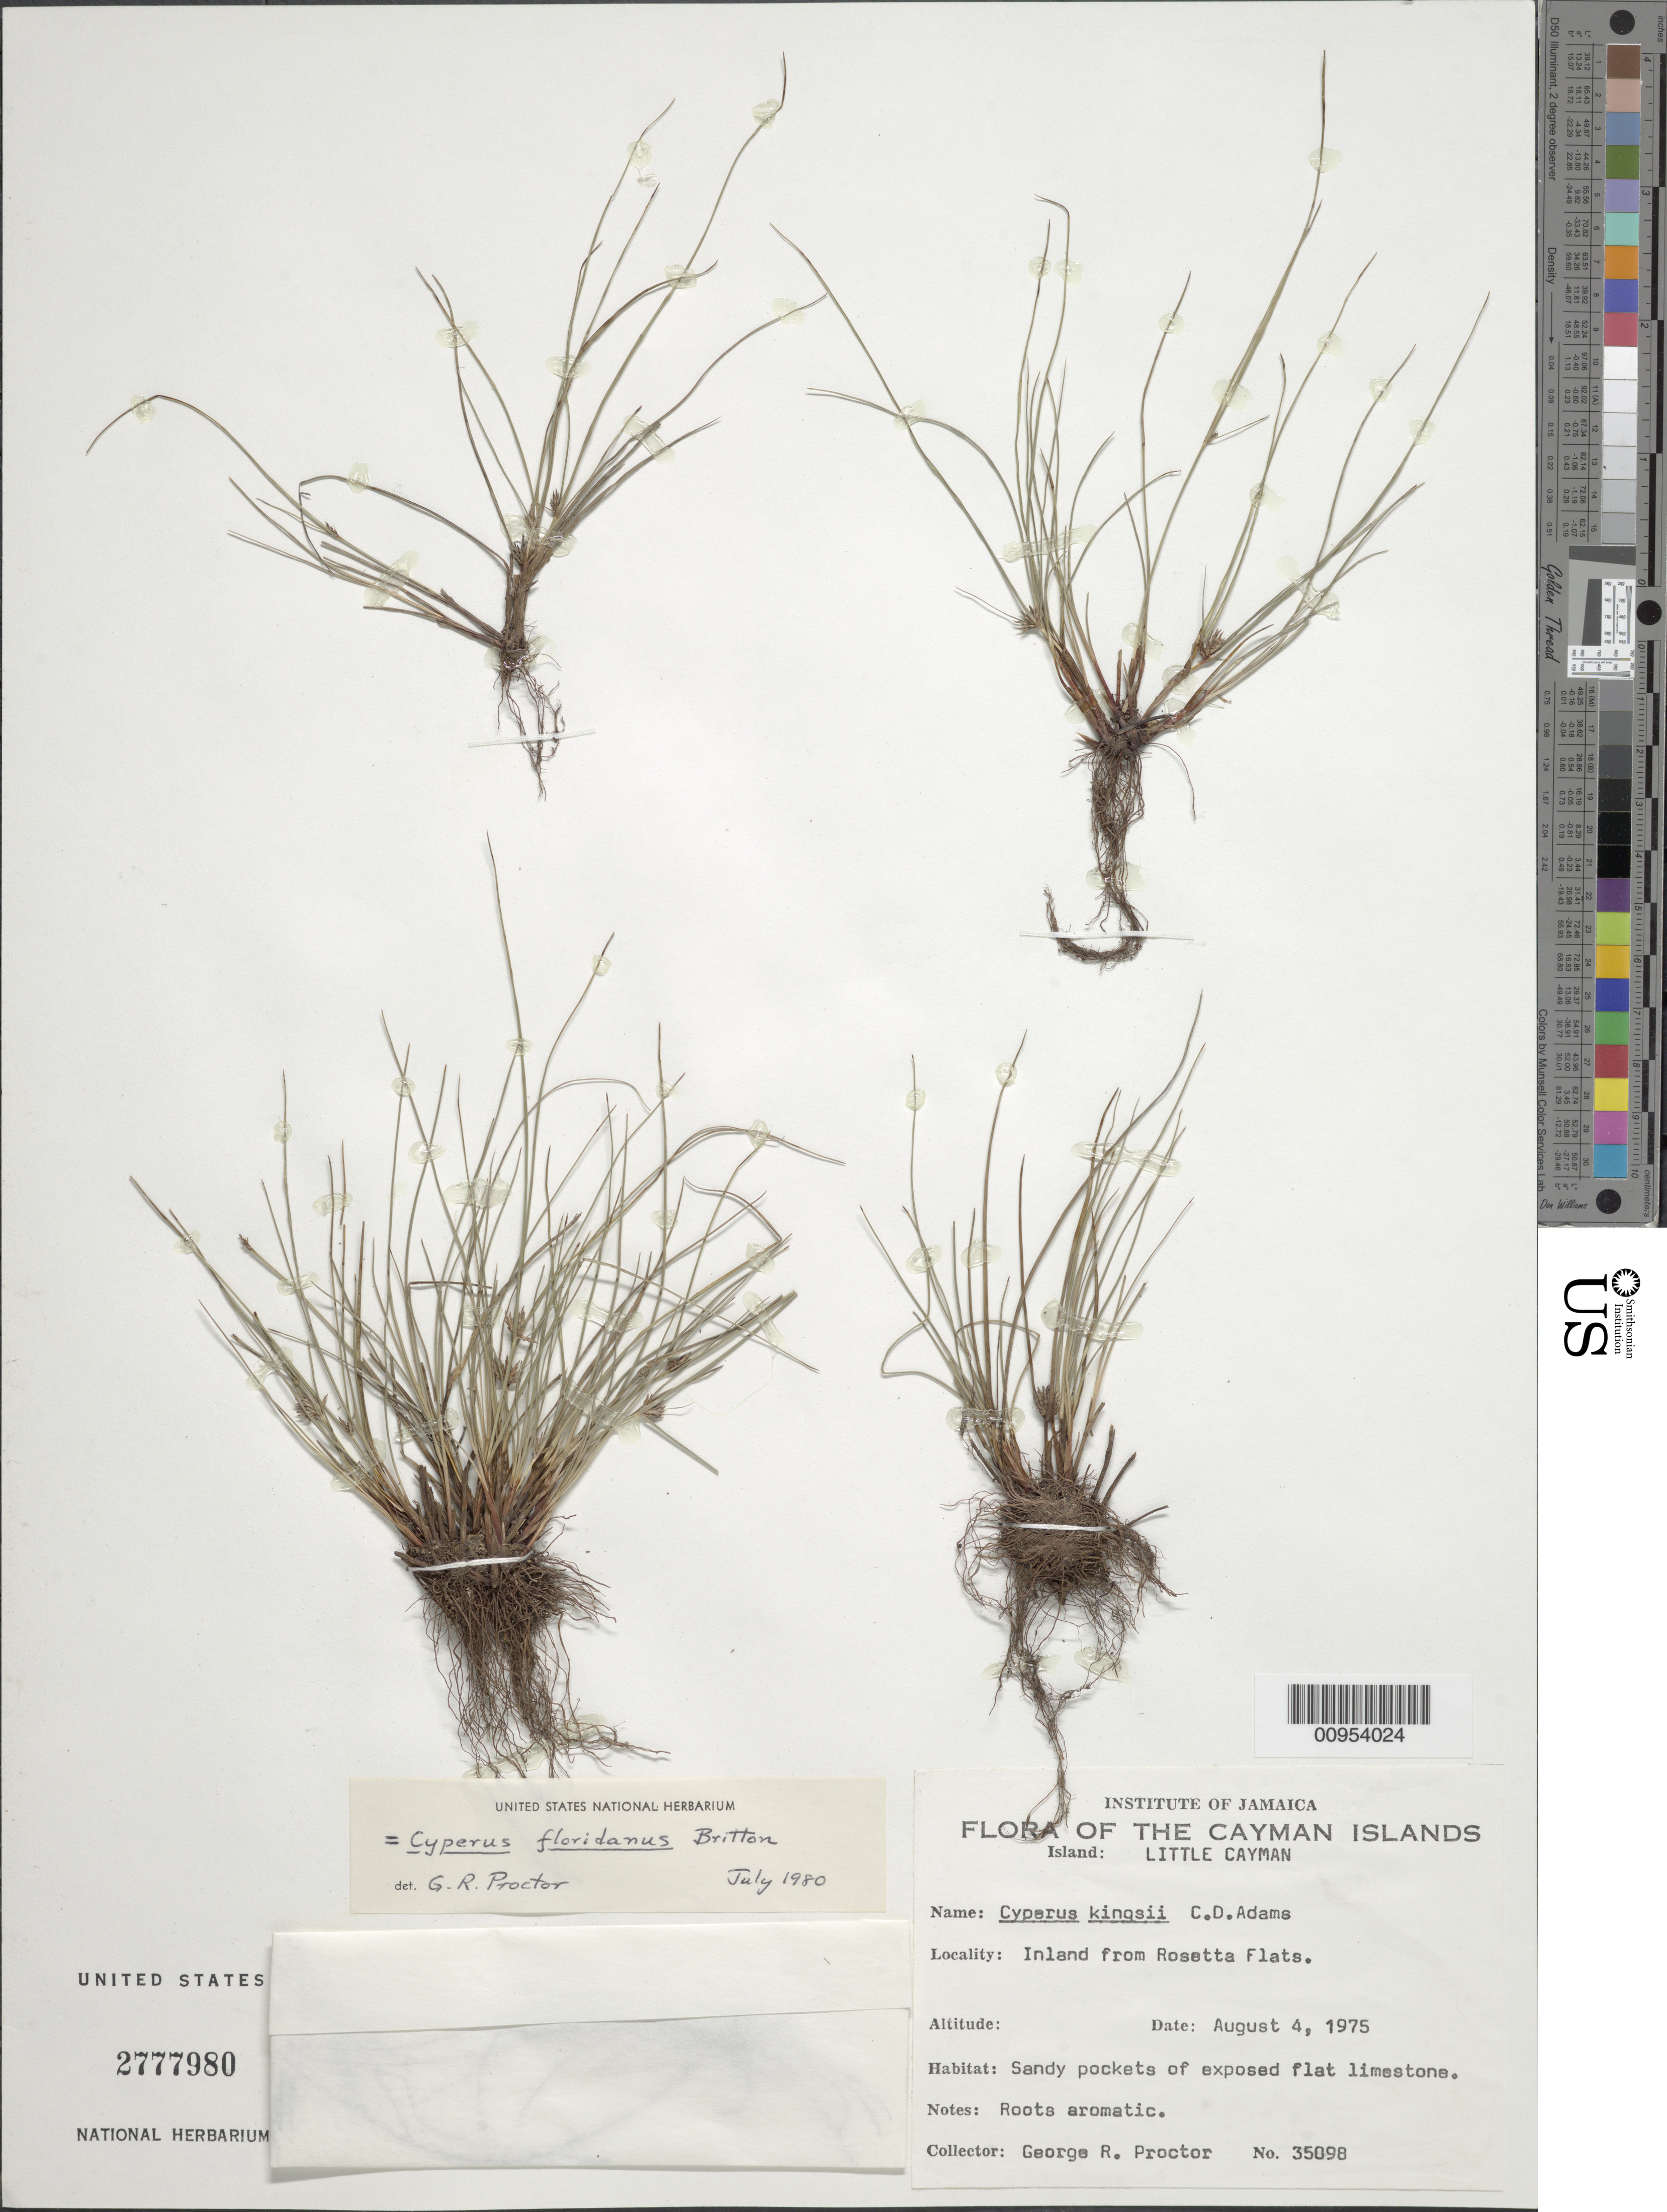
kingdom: Plantae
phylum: Tracheophyta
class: Liliopsida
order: Poales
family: Cyperaceae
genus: Cyperus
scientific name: Cyperus floridanus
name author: Britton in Small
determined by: Proctor, G. R.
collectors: G. R. Proctor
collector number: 35098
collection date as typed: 04 Aug 1975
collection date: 1975-08-04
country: Cayman Islands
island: Little Cayman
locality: Inland from Rosetta Flats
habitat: Sandy pockets of exposed flat limestone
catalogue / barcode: US 2777980